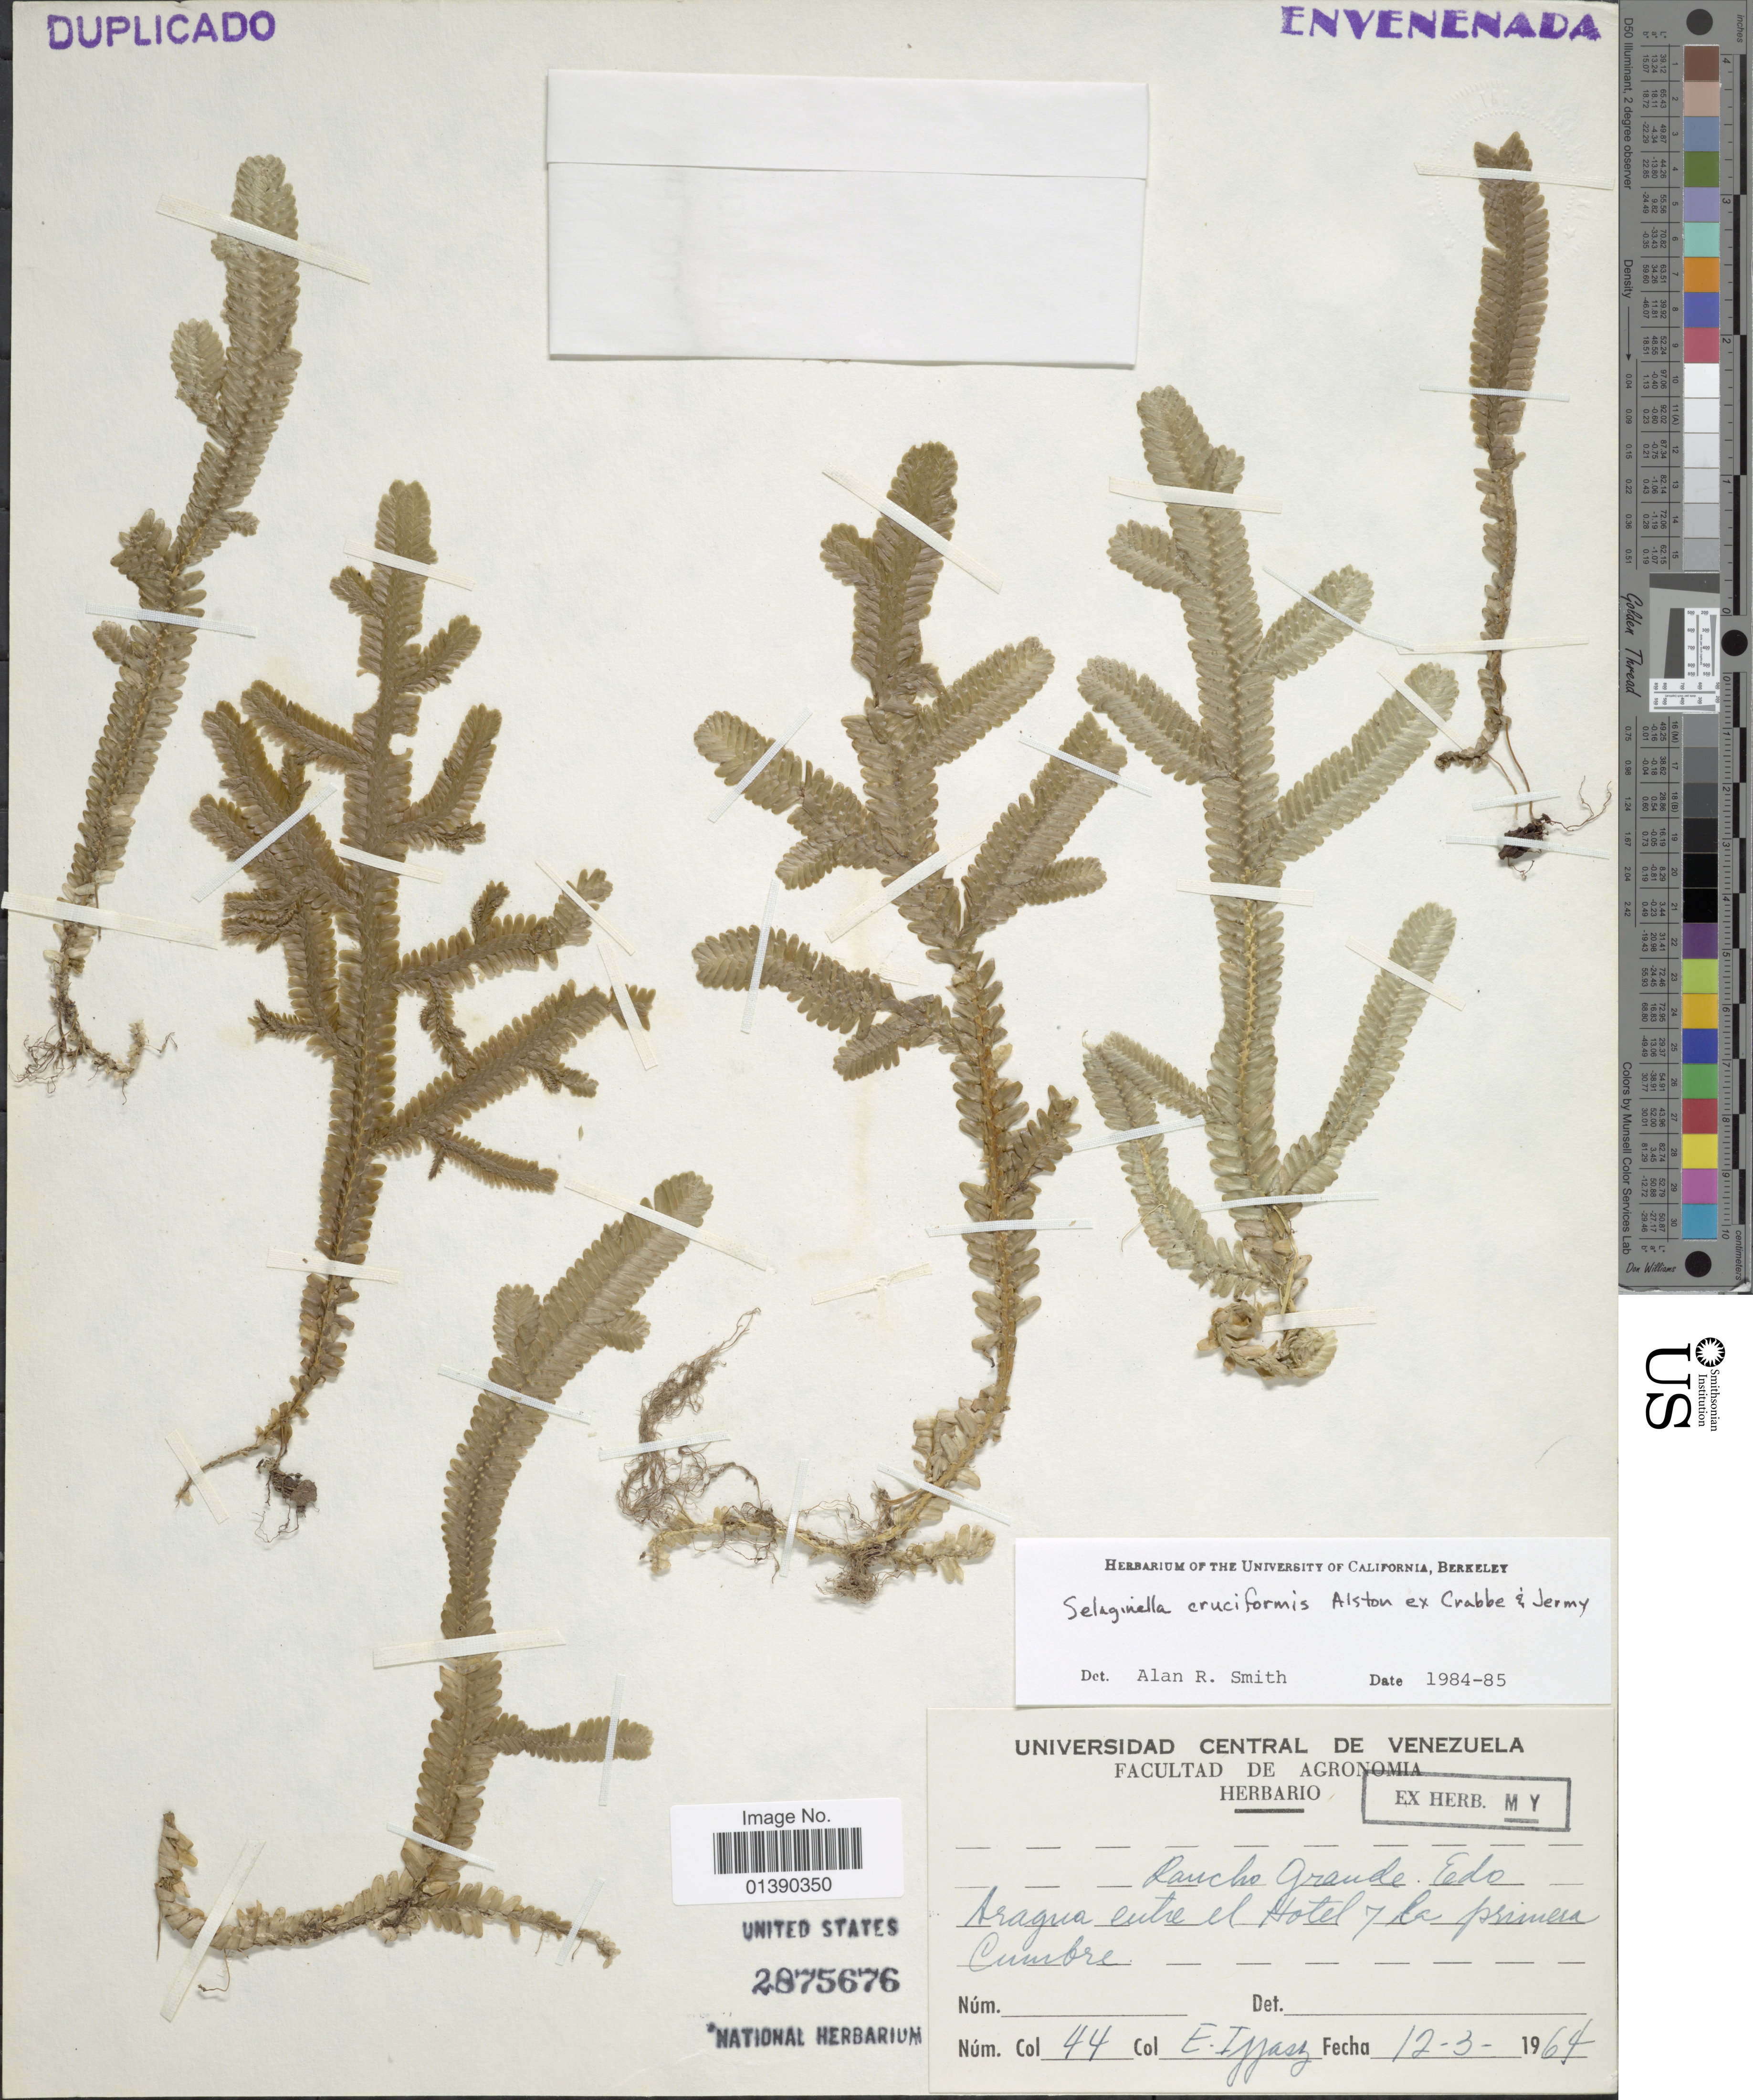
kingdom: Plantae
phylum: Tracheophyta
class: Lycopodiopsida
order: Selaginellales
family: Selaginellaceae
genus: Selaginella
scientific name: Selaginella cruciformis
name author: Alston ex Crabbe & Jermy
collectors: E. Ijjasz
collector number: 44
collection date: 1964-03-12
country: Venezuela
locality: Rancho Grande Edo Aragua entre el Hotel y la primera Cumbre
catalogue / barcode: US 2875676